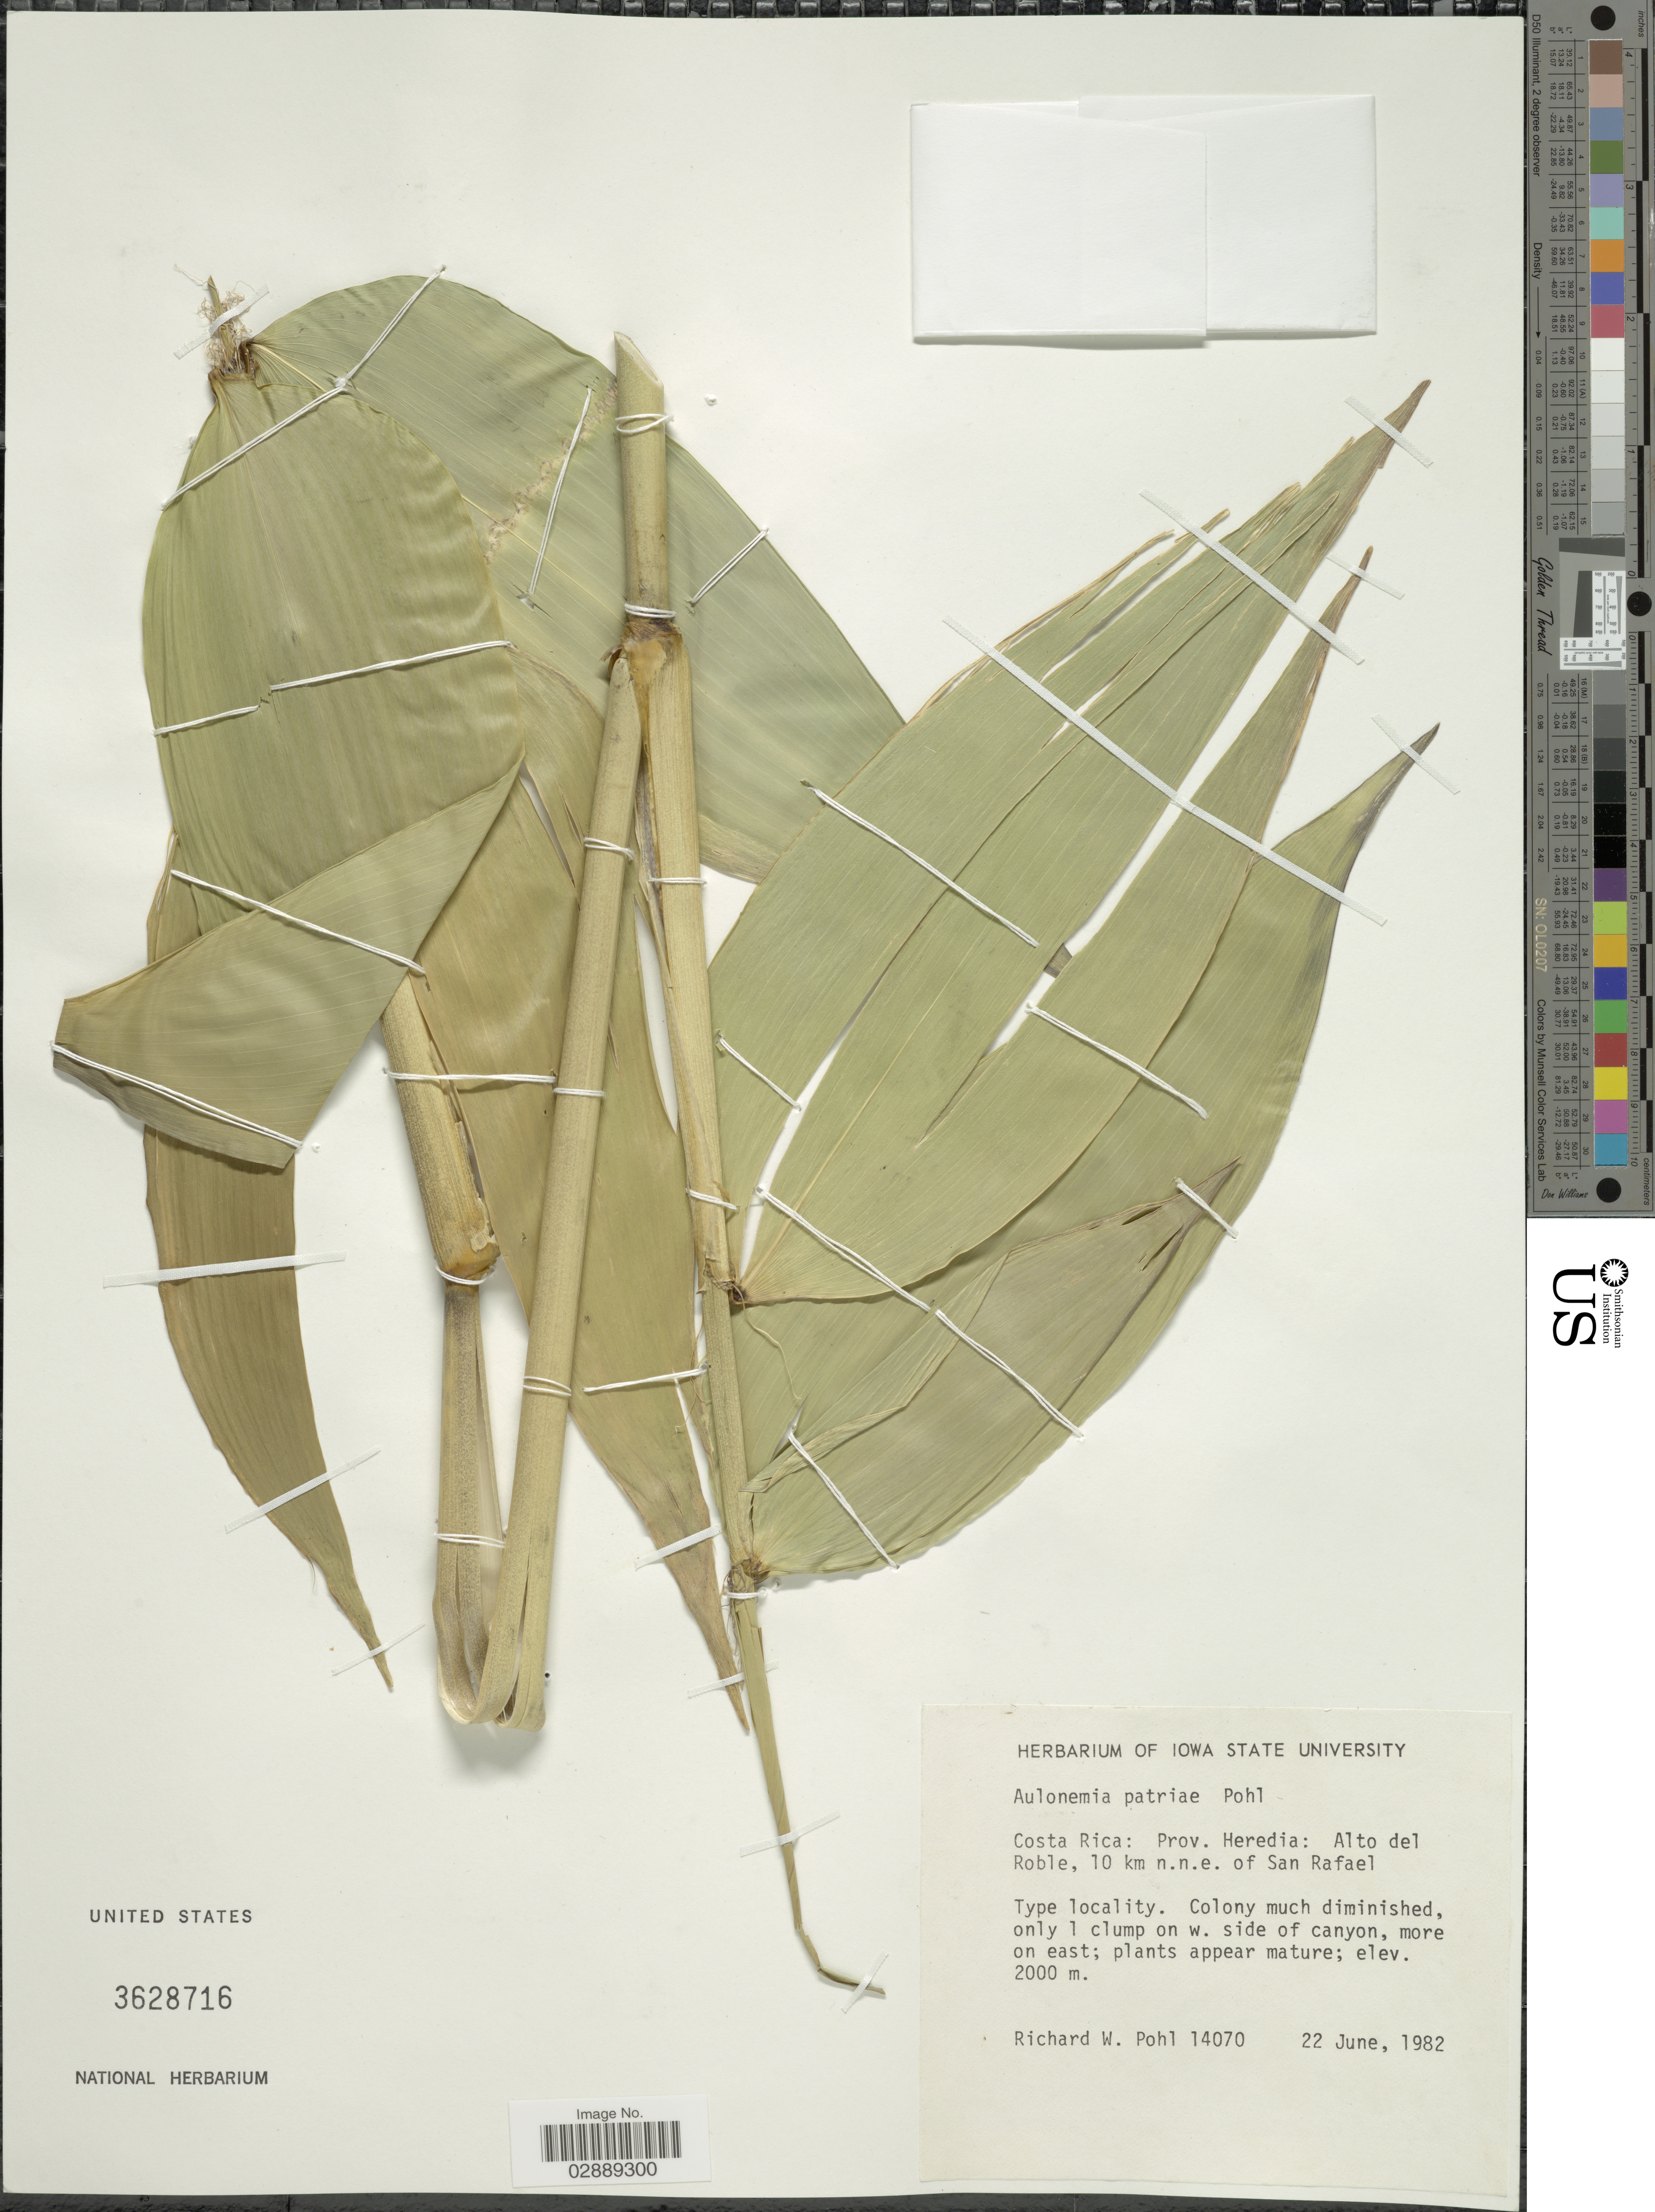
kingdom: Plantae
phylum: Tracheophyta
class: Liliopsida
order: Poales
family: Poaceae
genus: Aulonemia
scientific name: Aulonemia patriae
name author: R.W. Pohl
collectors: R. W. Pohl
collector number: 14070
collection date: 1982-06-22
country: Costa Rica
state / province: Heredia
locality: Alto del Roble, 10 km n.n.e. of San Rafael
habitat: only 1 clump on w. side of canyon, more on east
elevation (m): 2000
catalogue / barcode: US 3628716